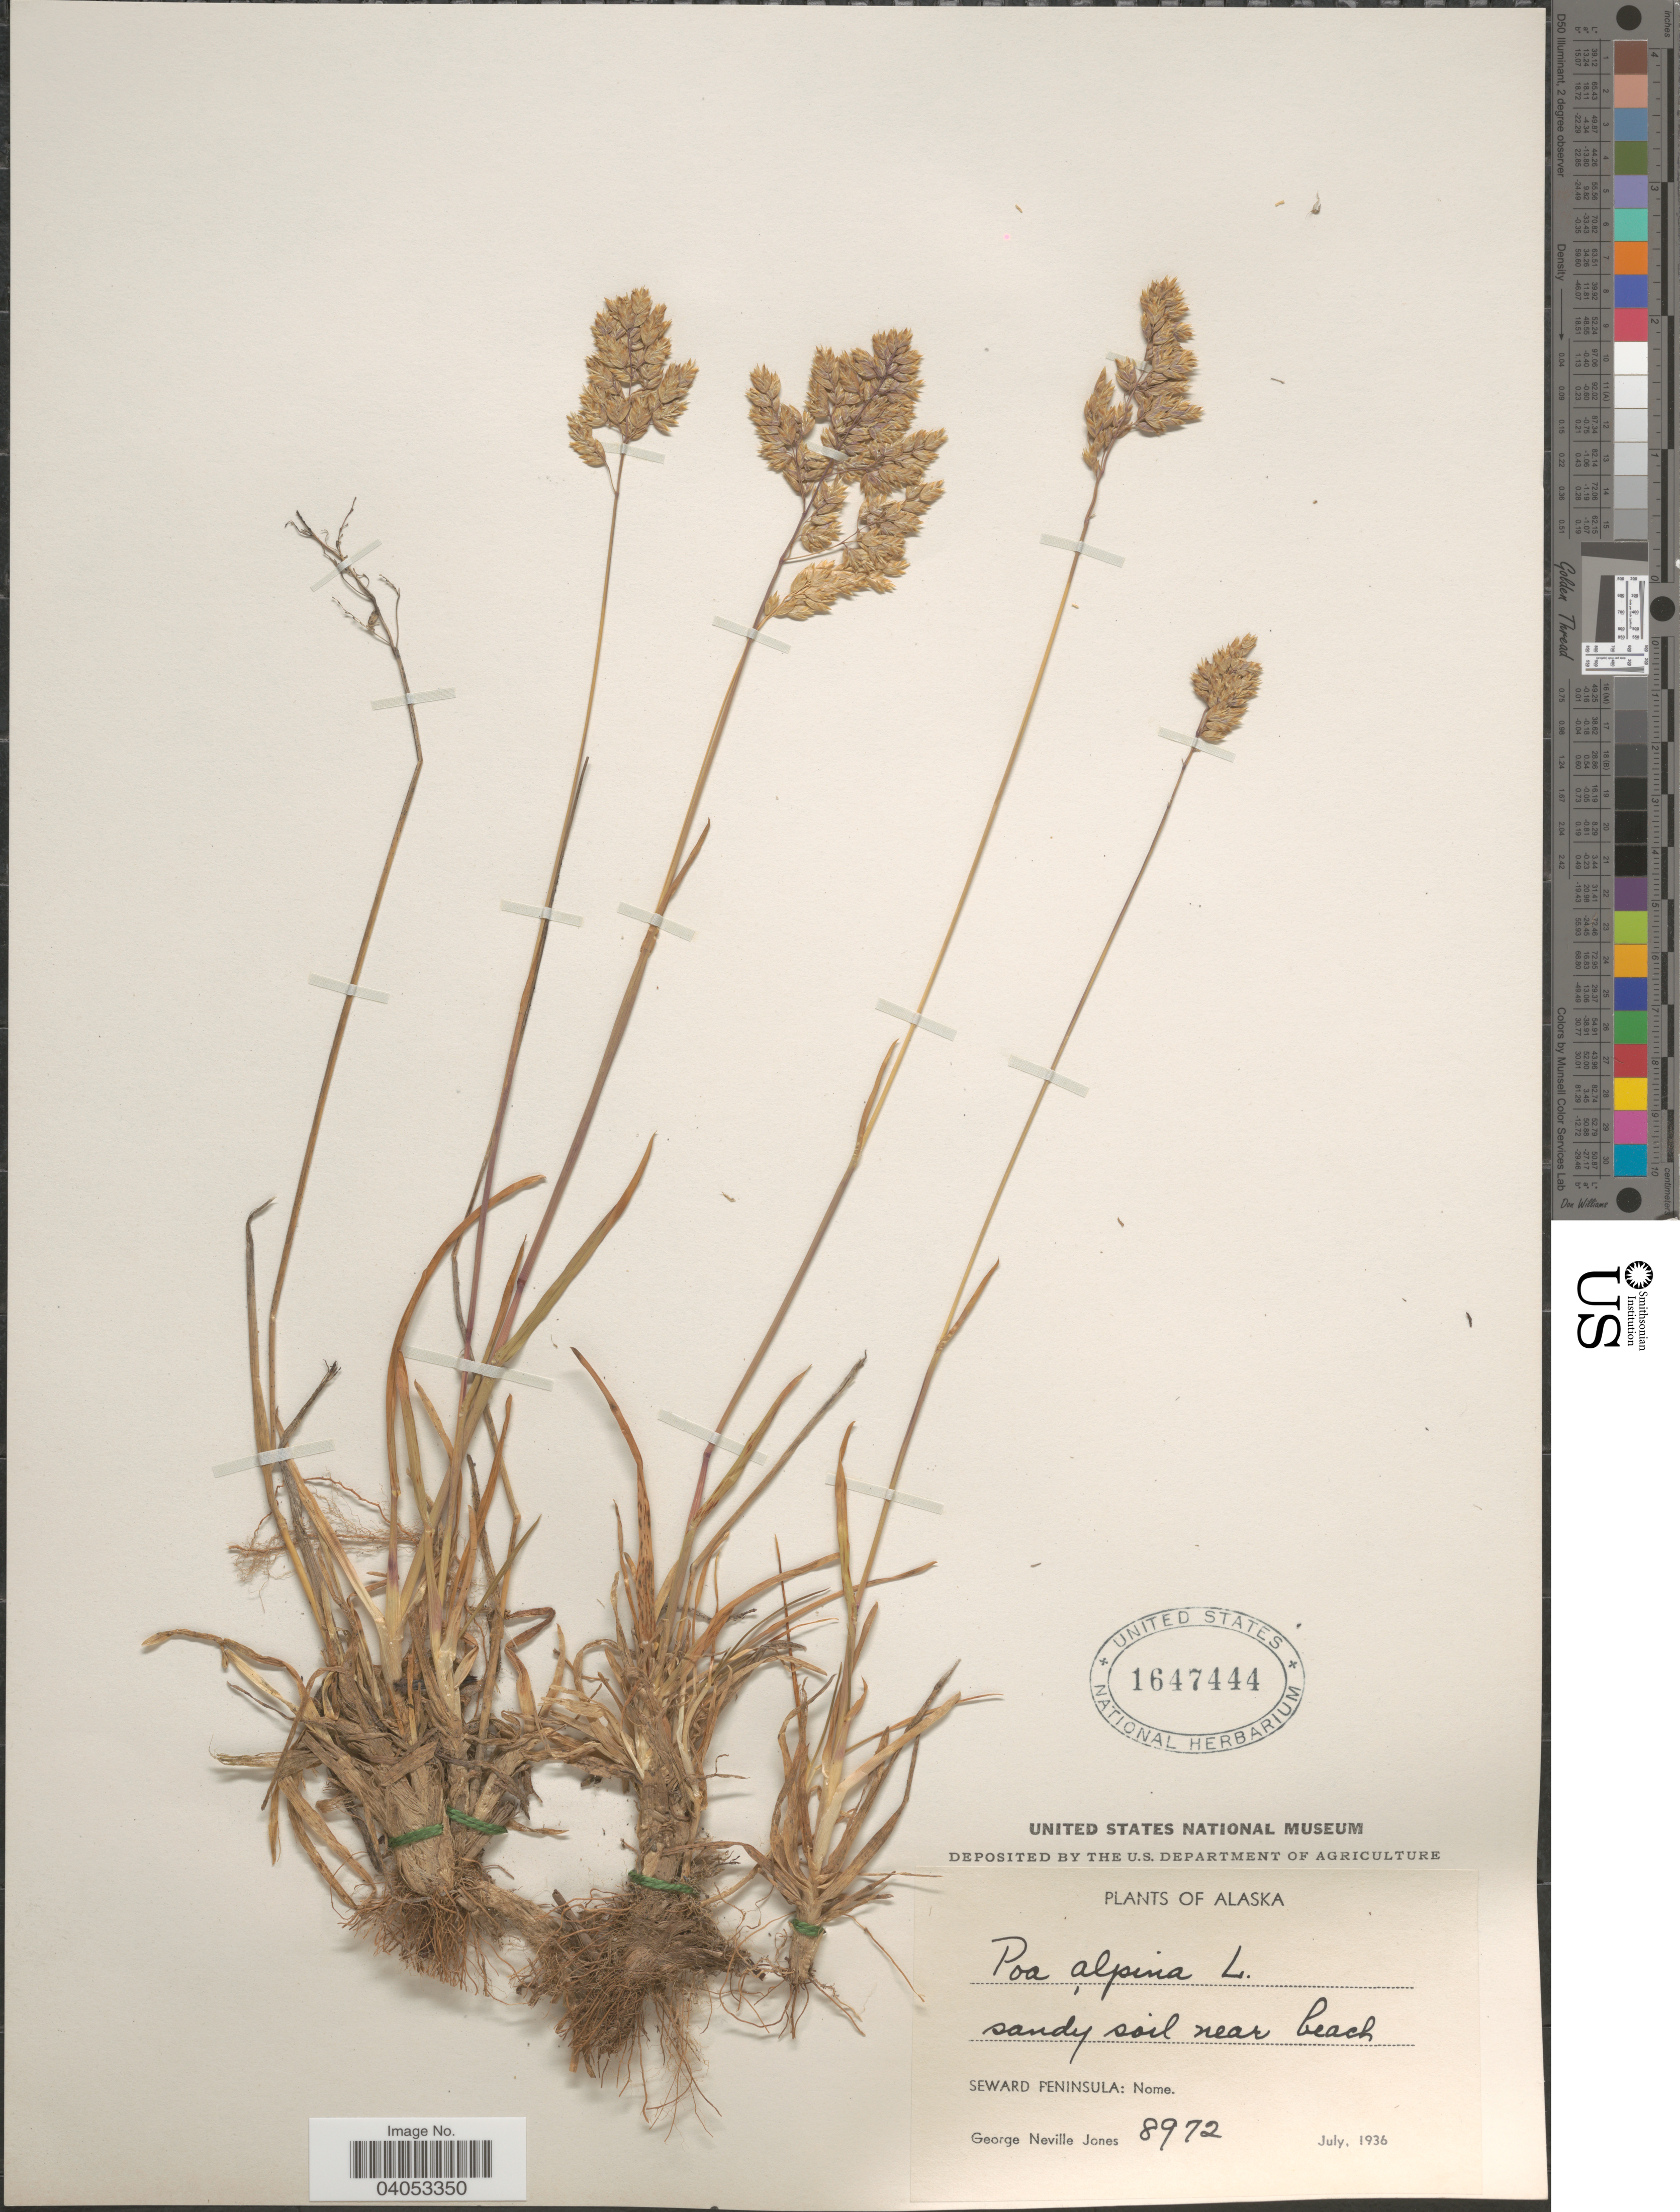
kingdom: Plantae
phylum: Tracheophyta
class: Liliopsida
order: Poales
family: Poaceae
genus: Poa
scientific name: Poa alpina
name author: L.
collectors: G. N. Jones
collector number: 8972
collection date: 1936-07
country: United States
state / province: Alaska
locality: Near beach, Seward Peninsula: Nome.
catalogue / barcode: US 1647444